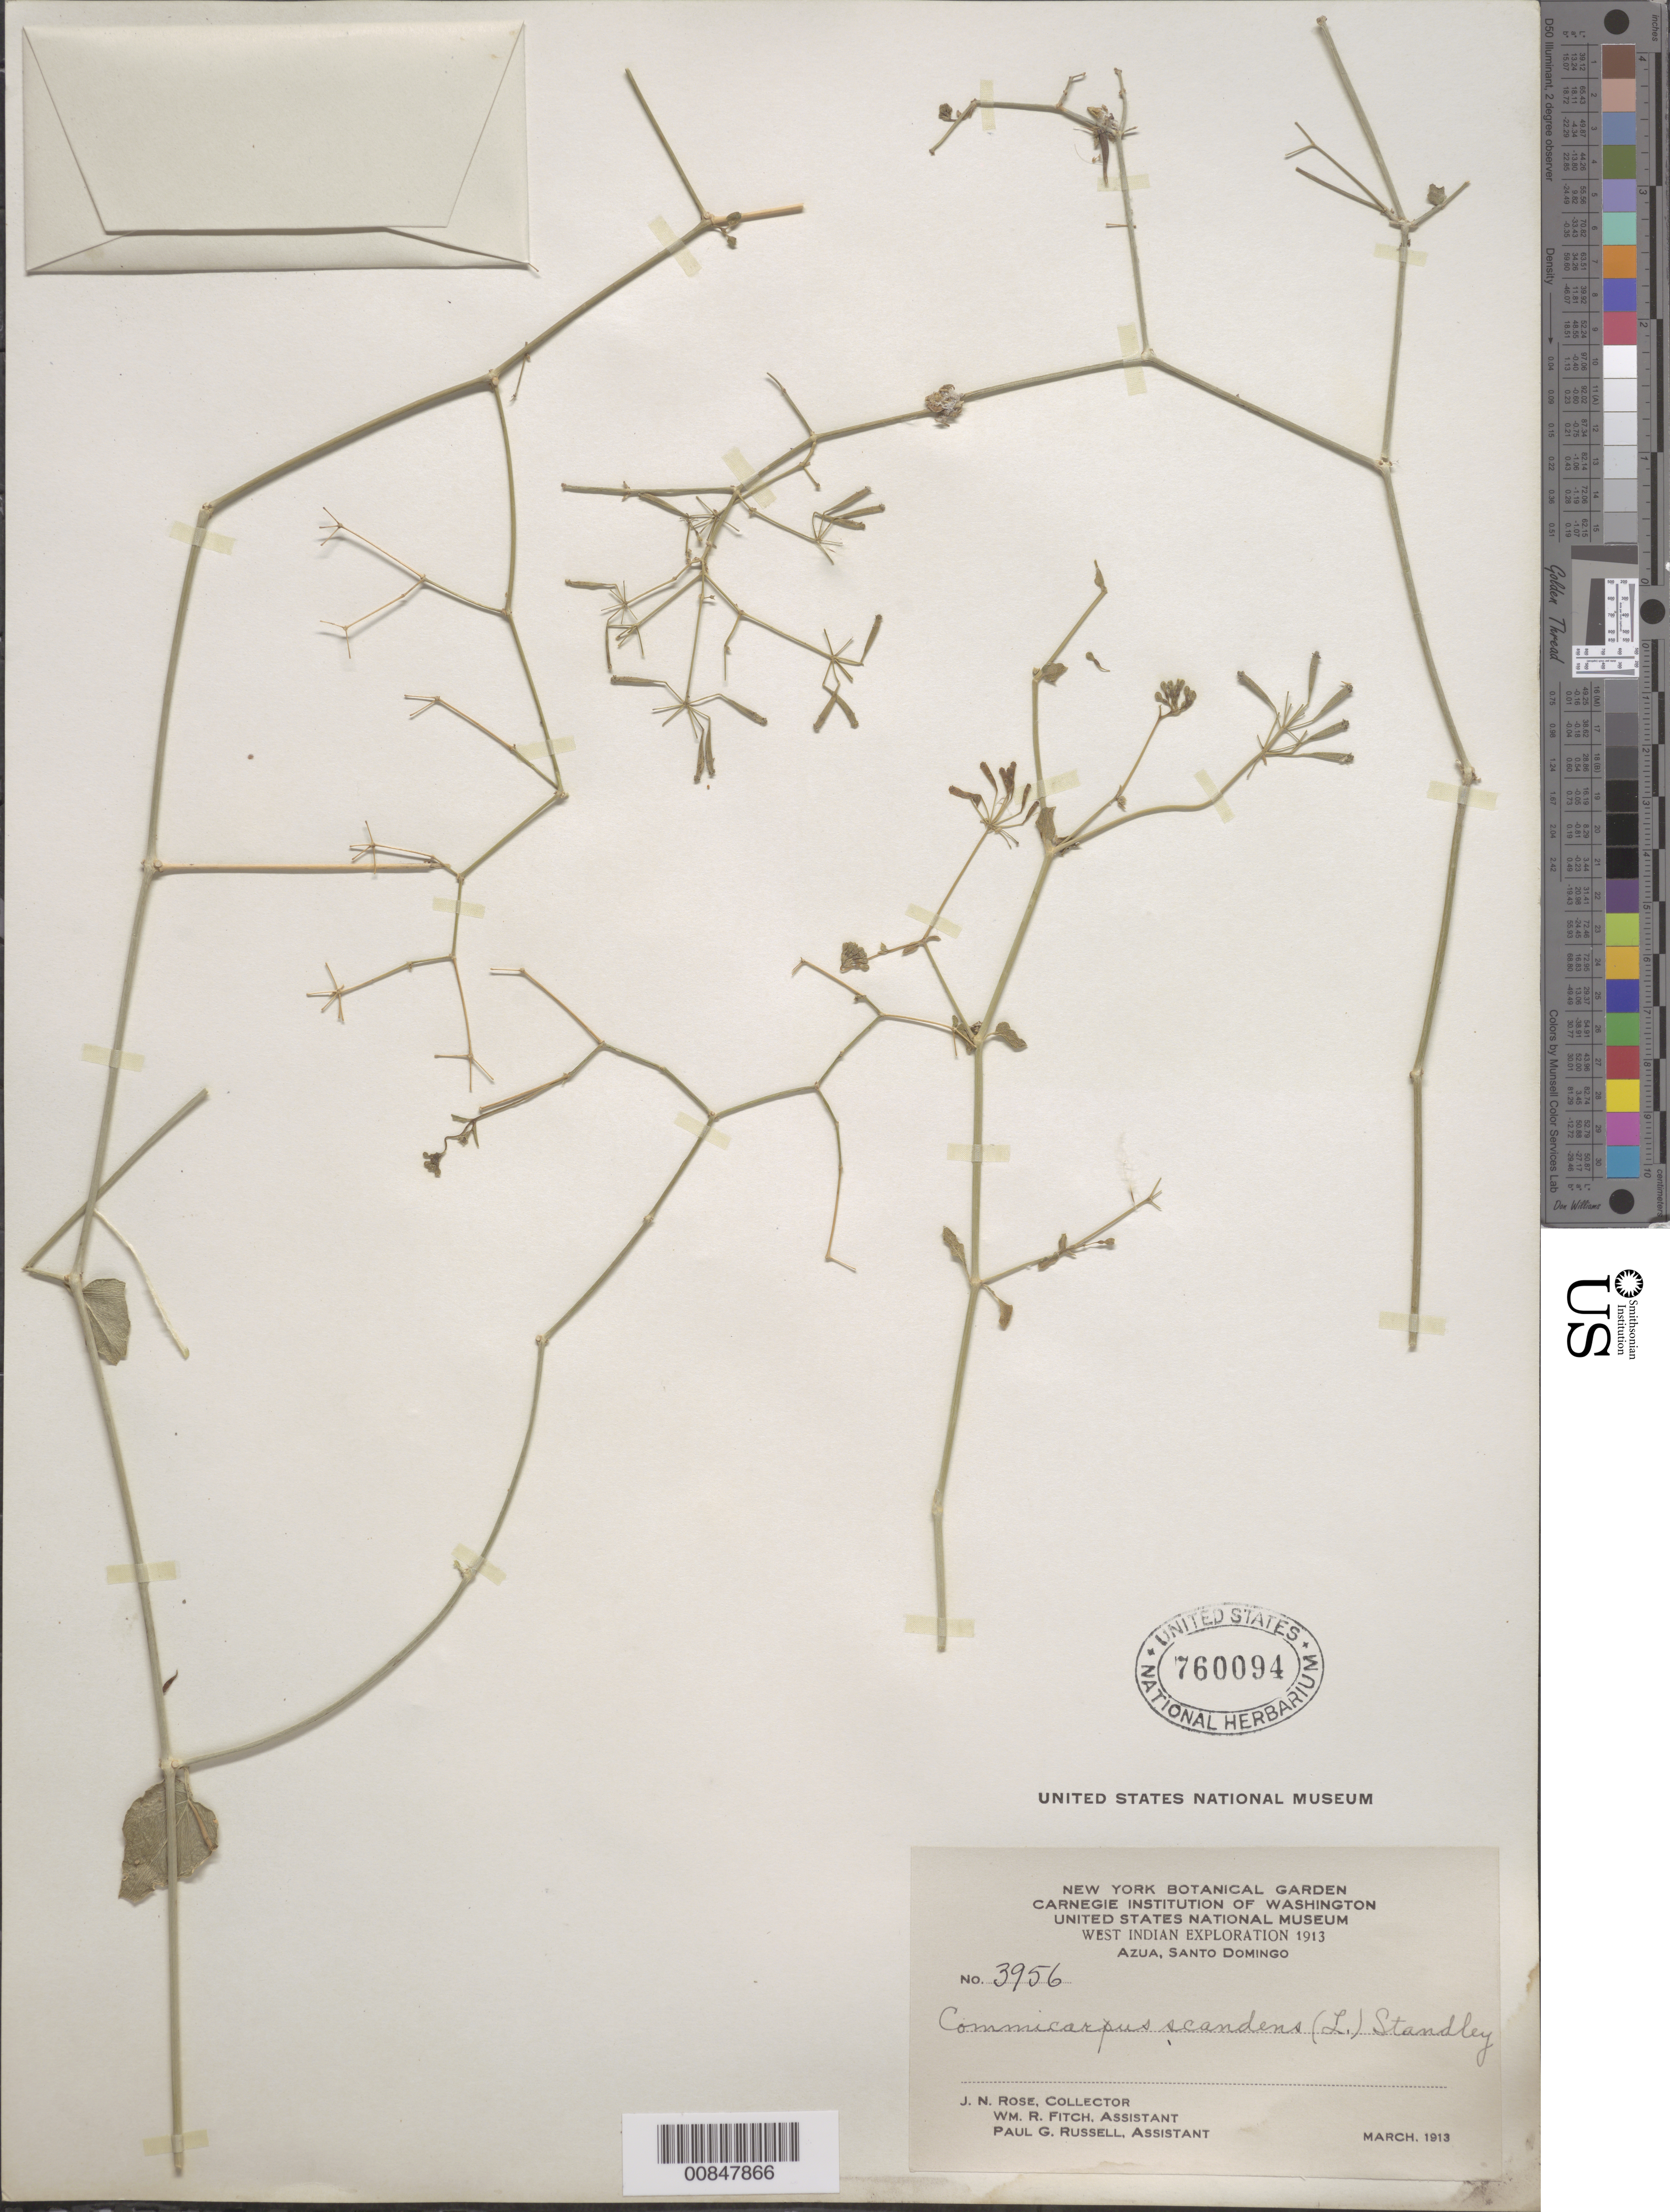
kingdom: Plantae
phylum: Tracheophyta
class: Magnoliopsida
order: Caryophyllales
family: Nyctaginaceae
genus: Boerhavia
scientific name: Boerhavia scandens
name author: L.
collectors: J. N. Rose, W. R. Fitch & P. G. Russell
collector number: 3956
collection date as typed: Mar 1913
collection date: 1913-03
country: Dominican Republic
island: Hispaniola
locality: Azua, Santo Domingo.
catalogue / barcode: US 760094